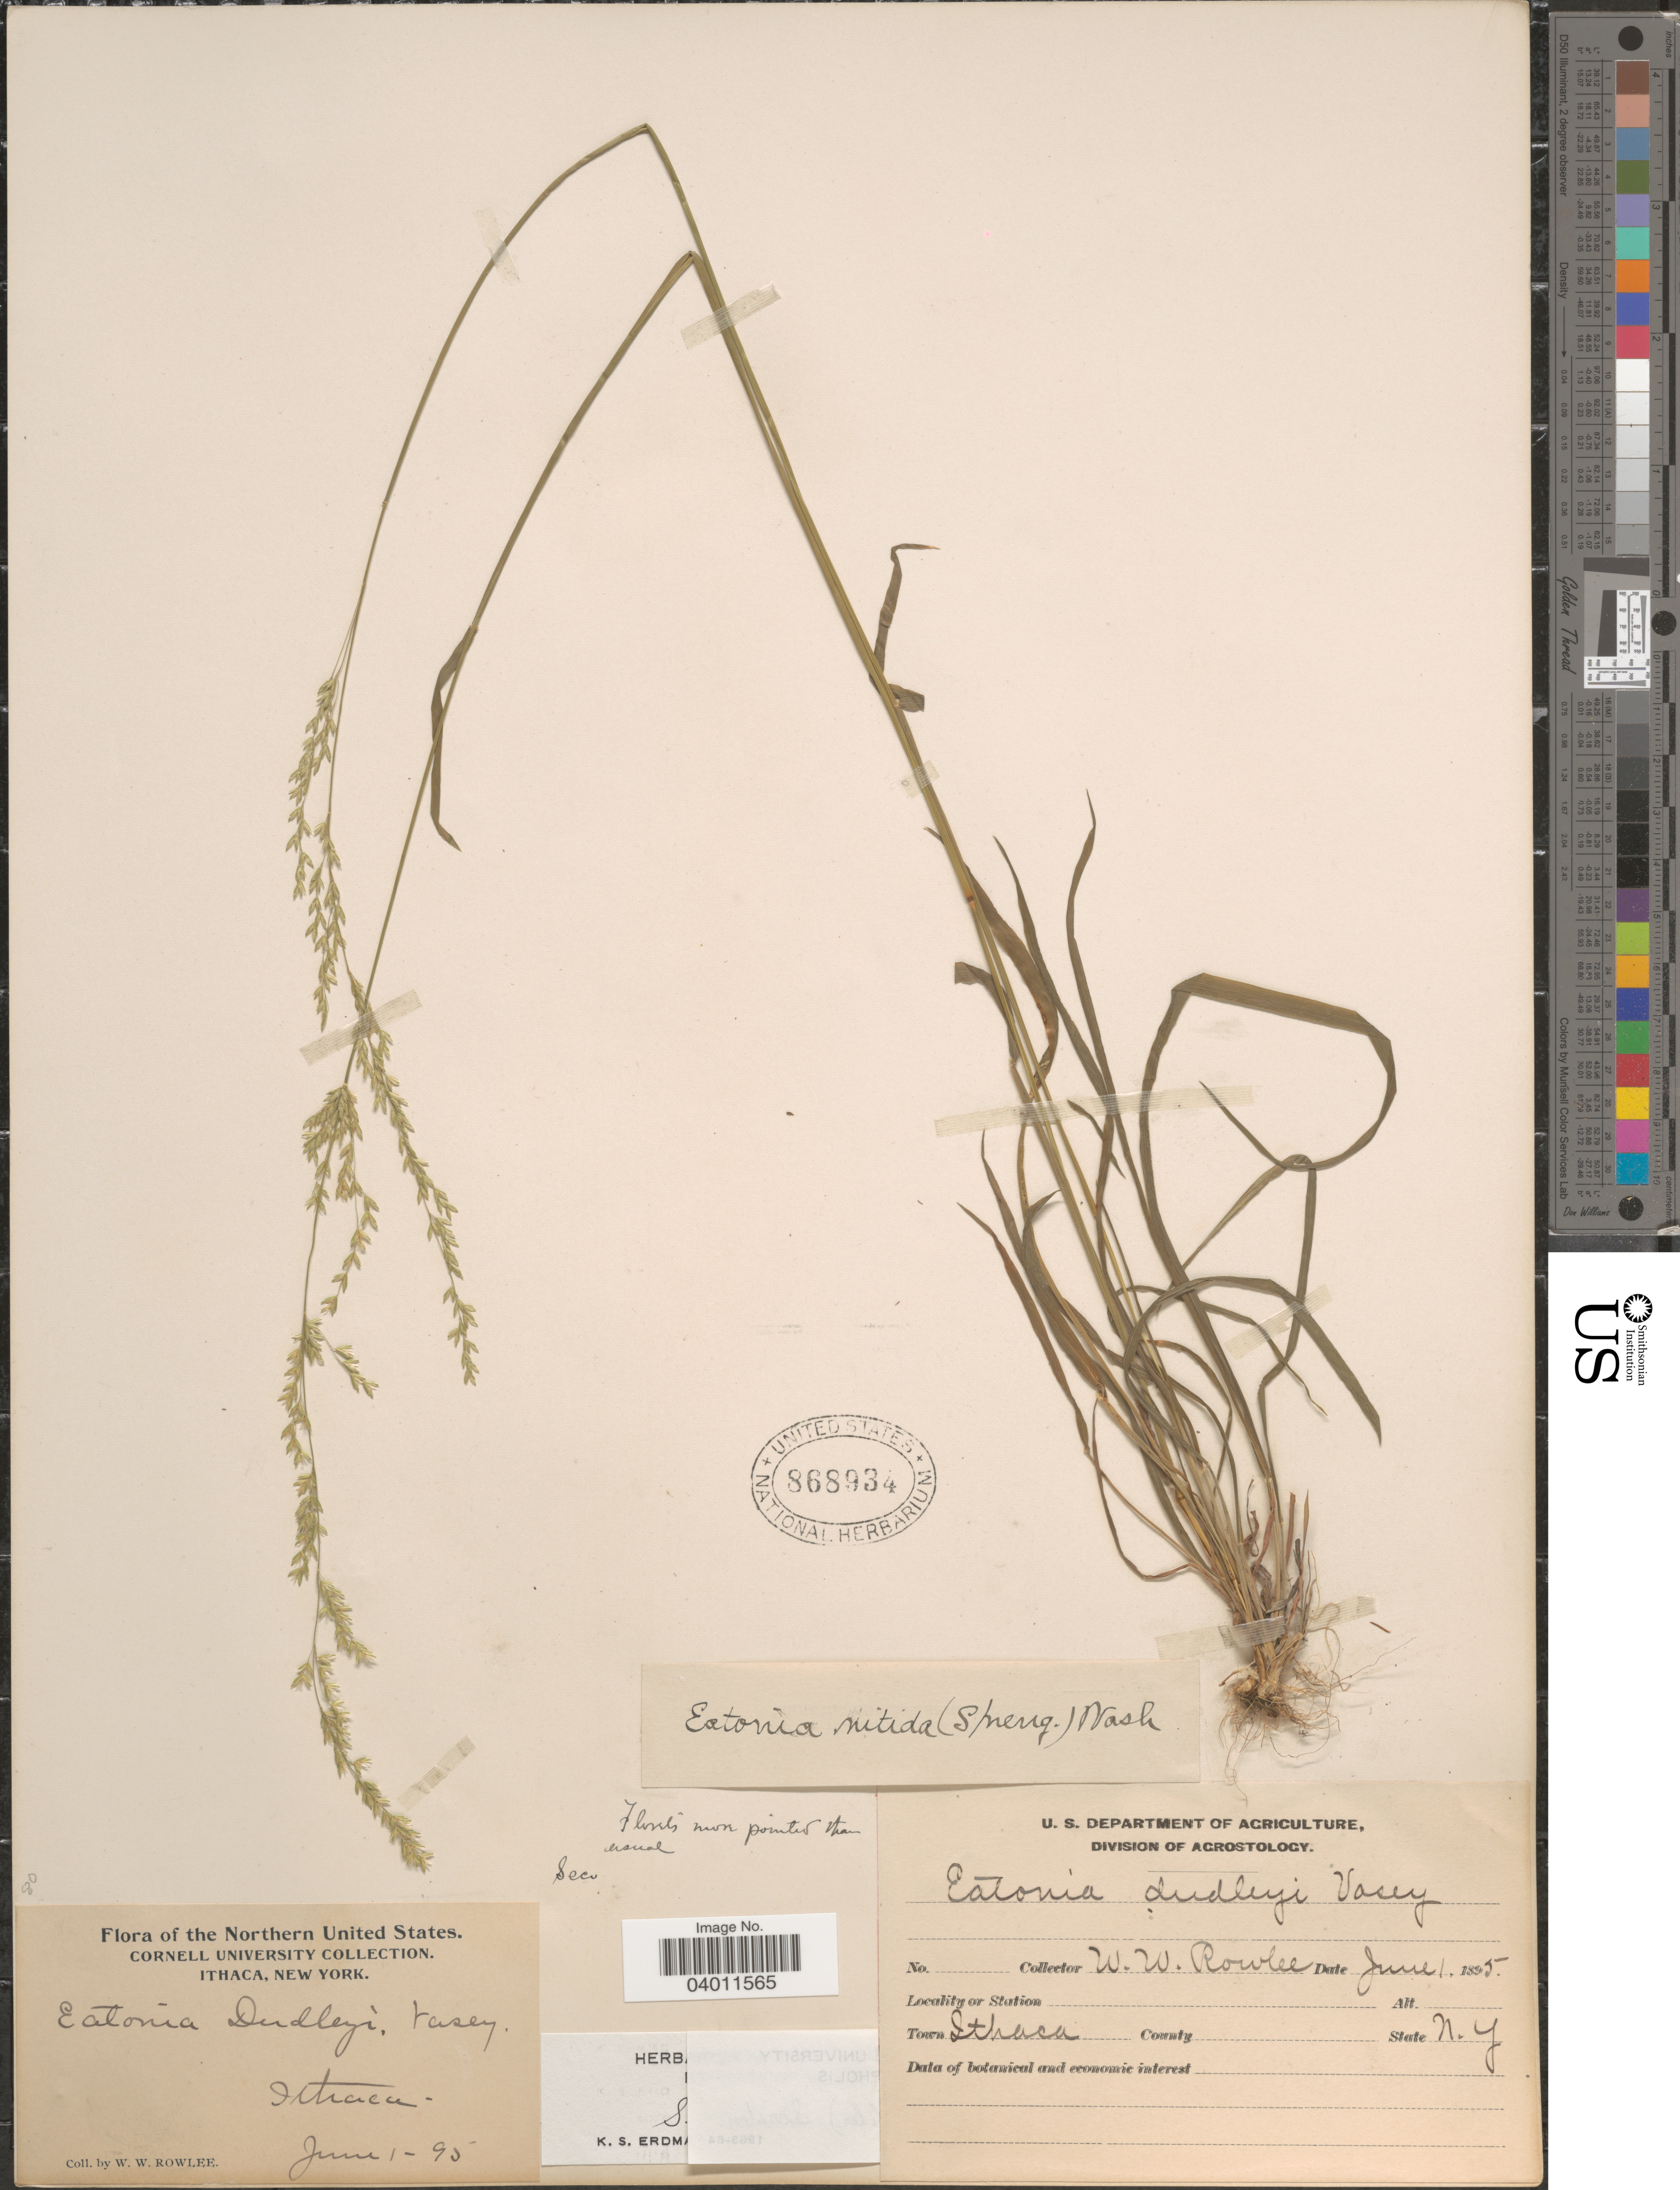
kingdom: Plantae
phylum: Tracheophyta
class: Liliopsida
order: Poales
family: Poaceae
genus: Sphenopholis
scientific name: Sphenopholis nitida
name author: (Biehler) Scribn.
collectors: W. W. Rowlee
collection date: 1895-06-01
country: United States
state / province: New York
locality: The Northern United States. Ithaca.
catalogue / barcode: US 868934